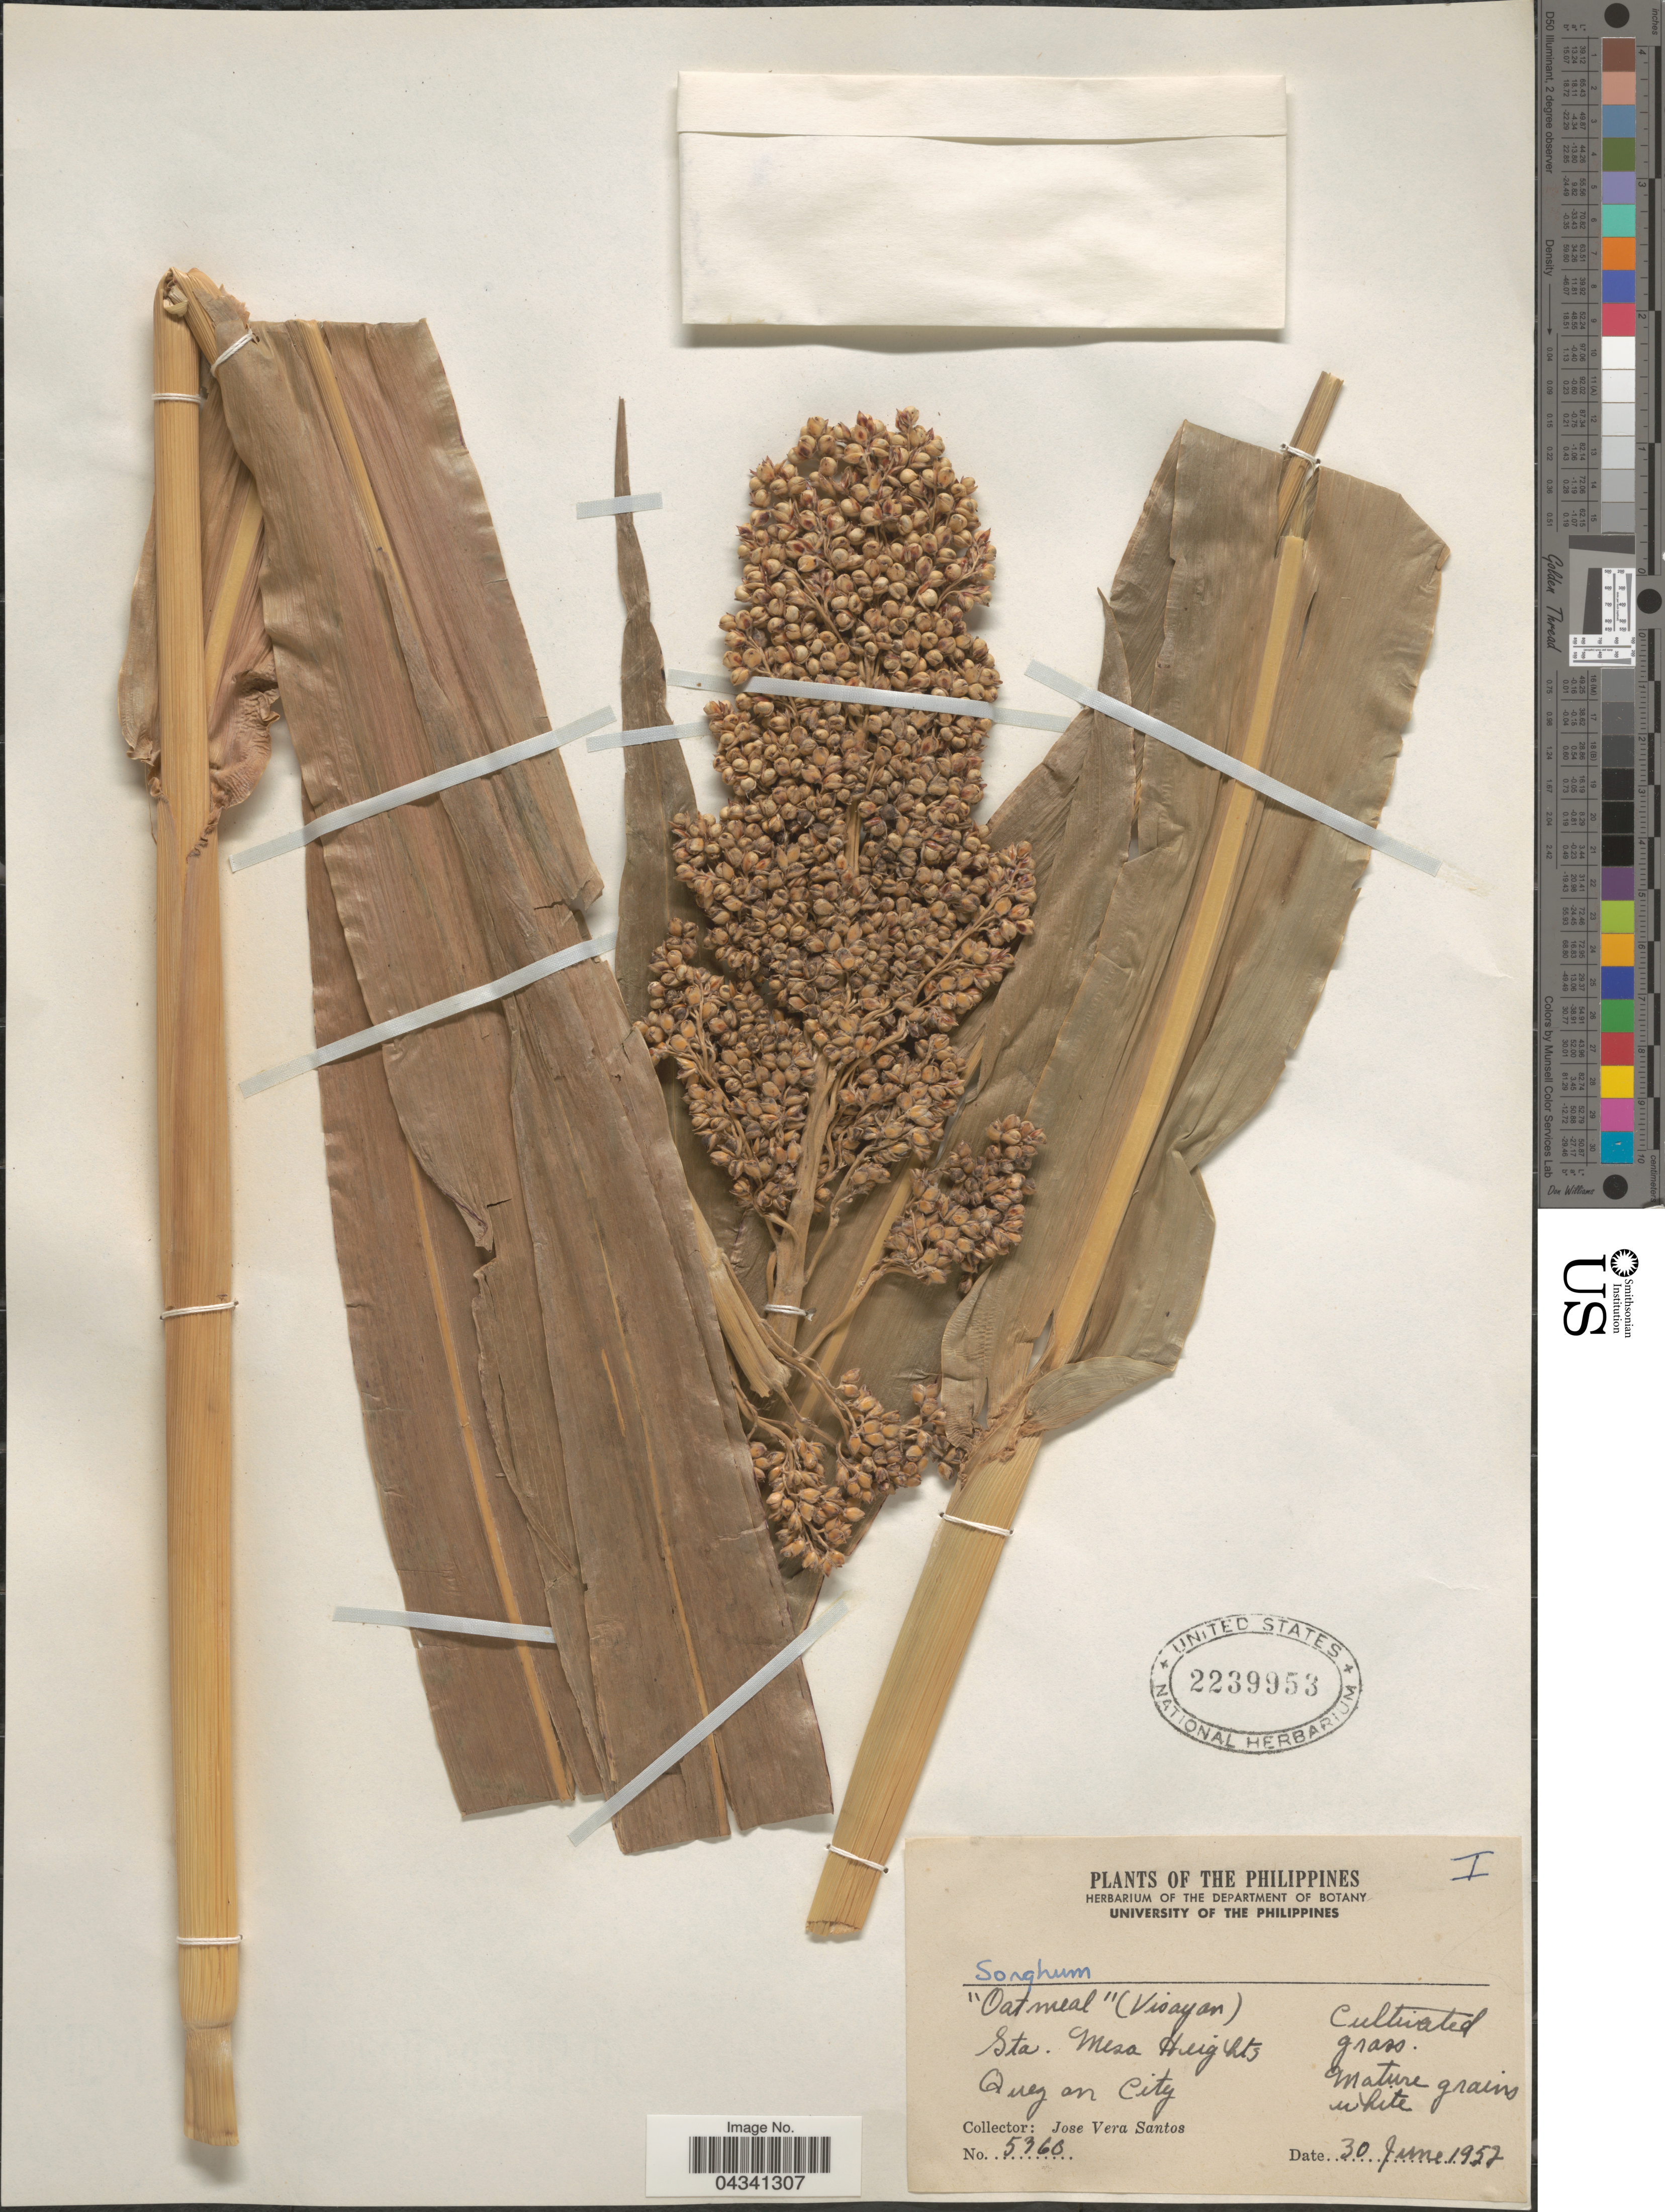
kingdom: Plantae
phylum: Tracheophyta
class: Liliopsida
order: Poales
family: Poaceae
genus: Sorghum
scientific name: Sorghum sp.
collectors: J. V. Santos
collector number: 5360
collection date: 1952-06-30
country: Philippines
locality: Oatmeal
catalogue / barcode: US 2239953